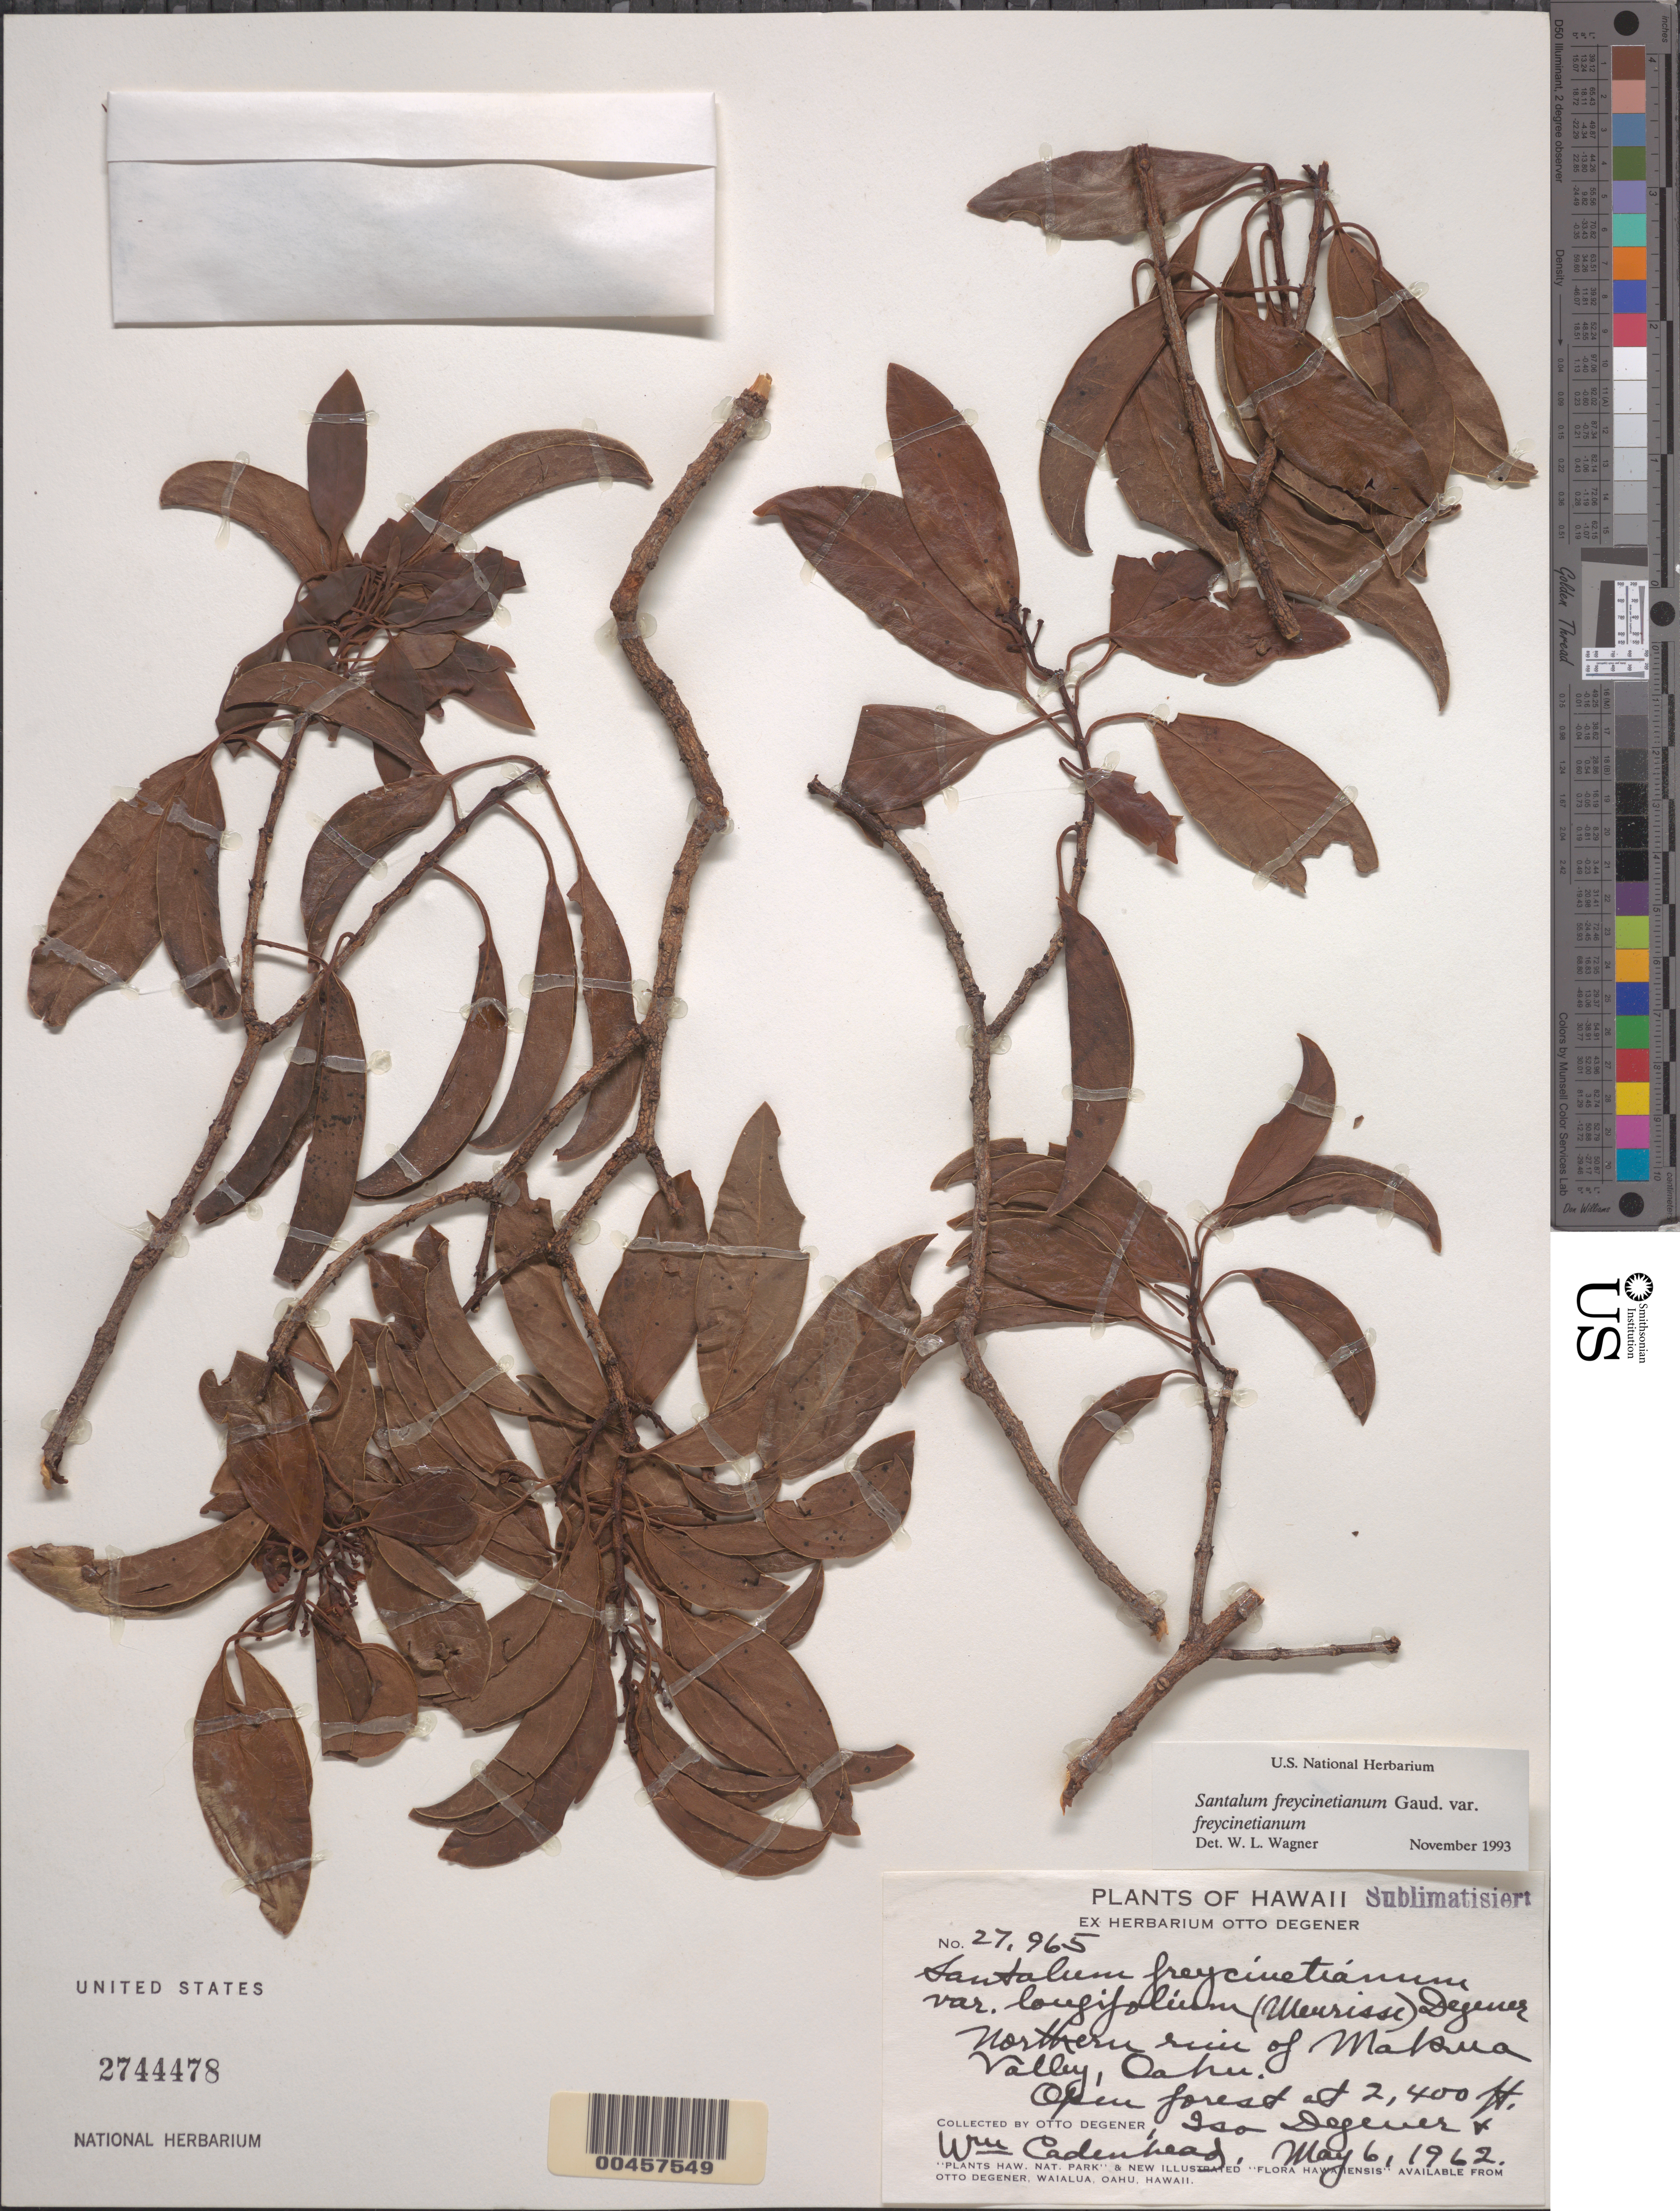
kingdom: Plantae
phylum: Tracheophyta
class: Magnoliopsida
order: Santalales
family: Santalaceae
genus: Santalum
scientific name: Santalum freycinetianum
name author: Gaudich.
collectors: O. Degener, I. Degener & W. Cadenhead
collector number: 27965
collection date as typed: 6 May 1962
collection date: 1962-05-06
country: United States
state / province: Hawaii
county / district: Honolulu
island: Oahu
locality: Northern rim of Makua Valley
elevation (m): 732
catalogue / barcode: US 2744478